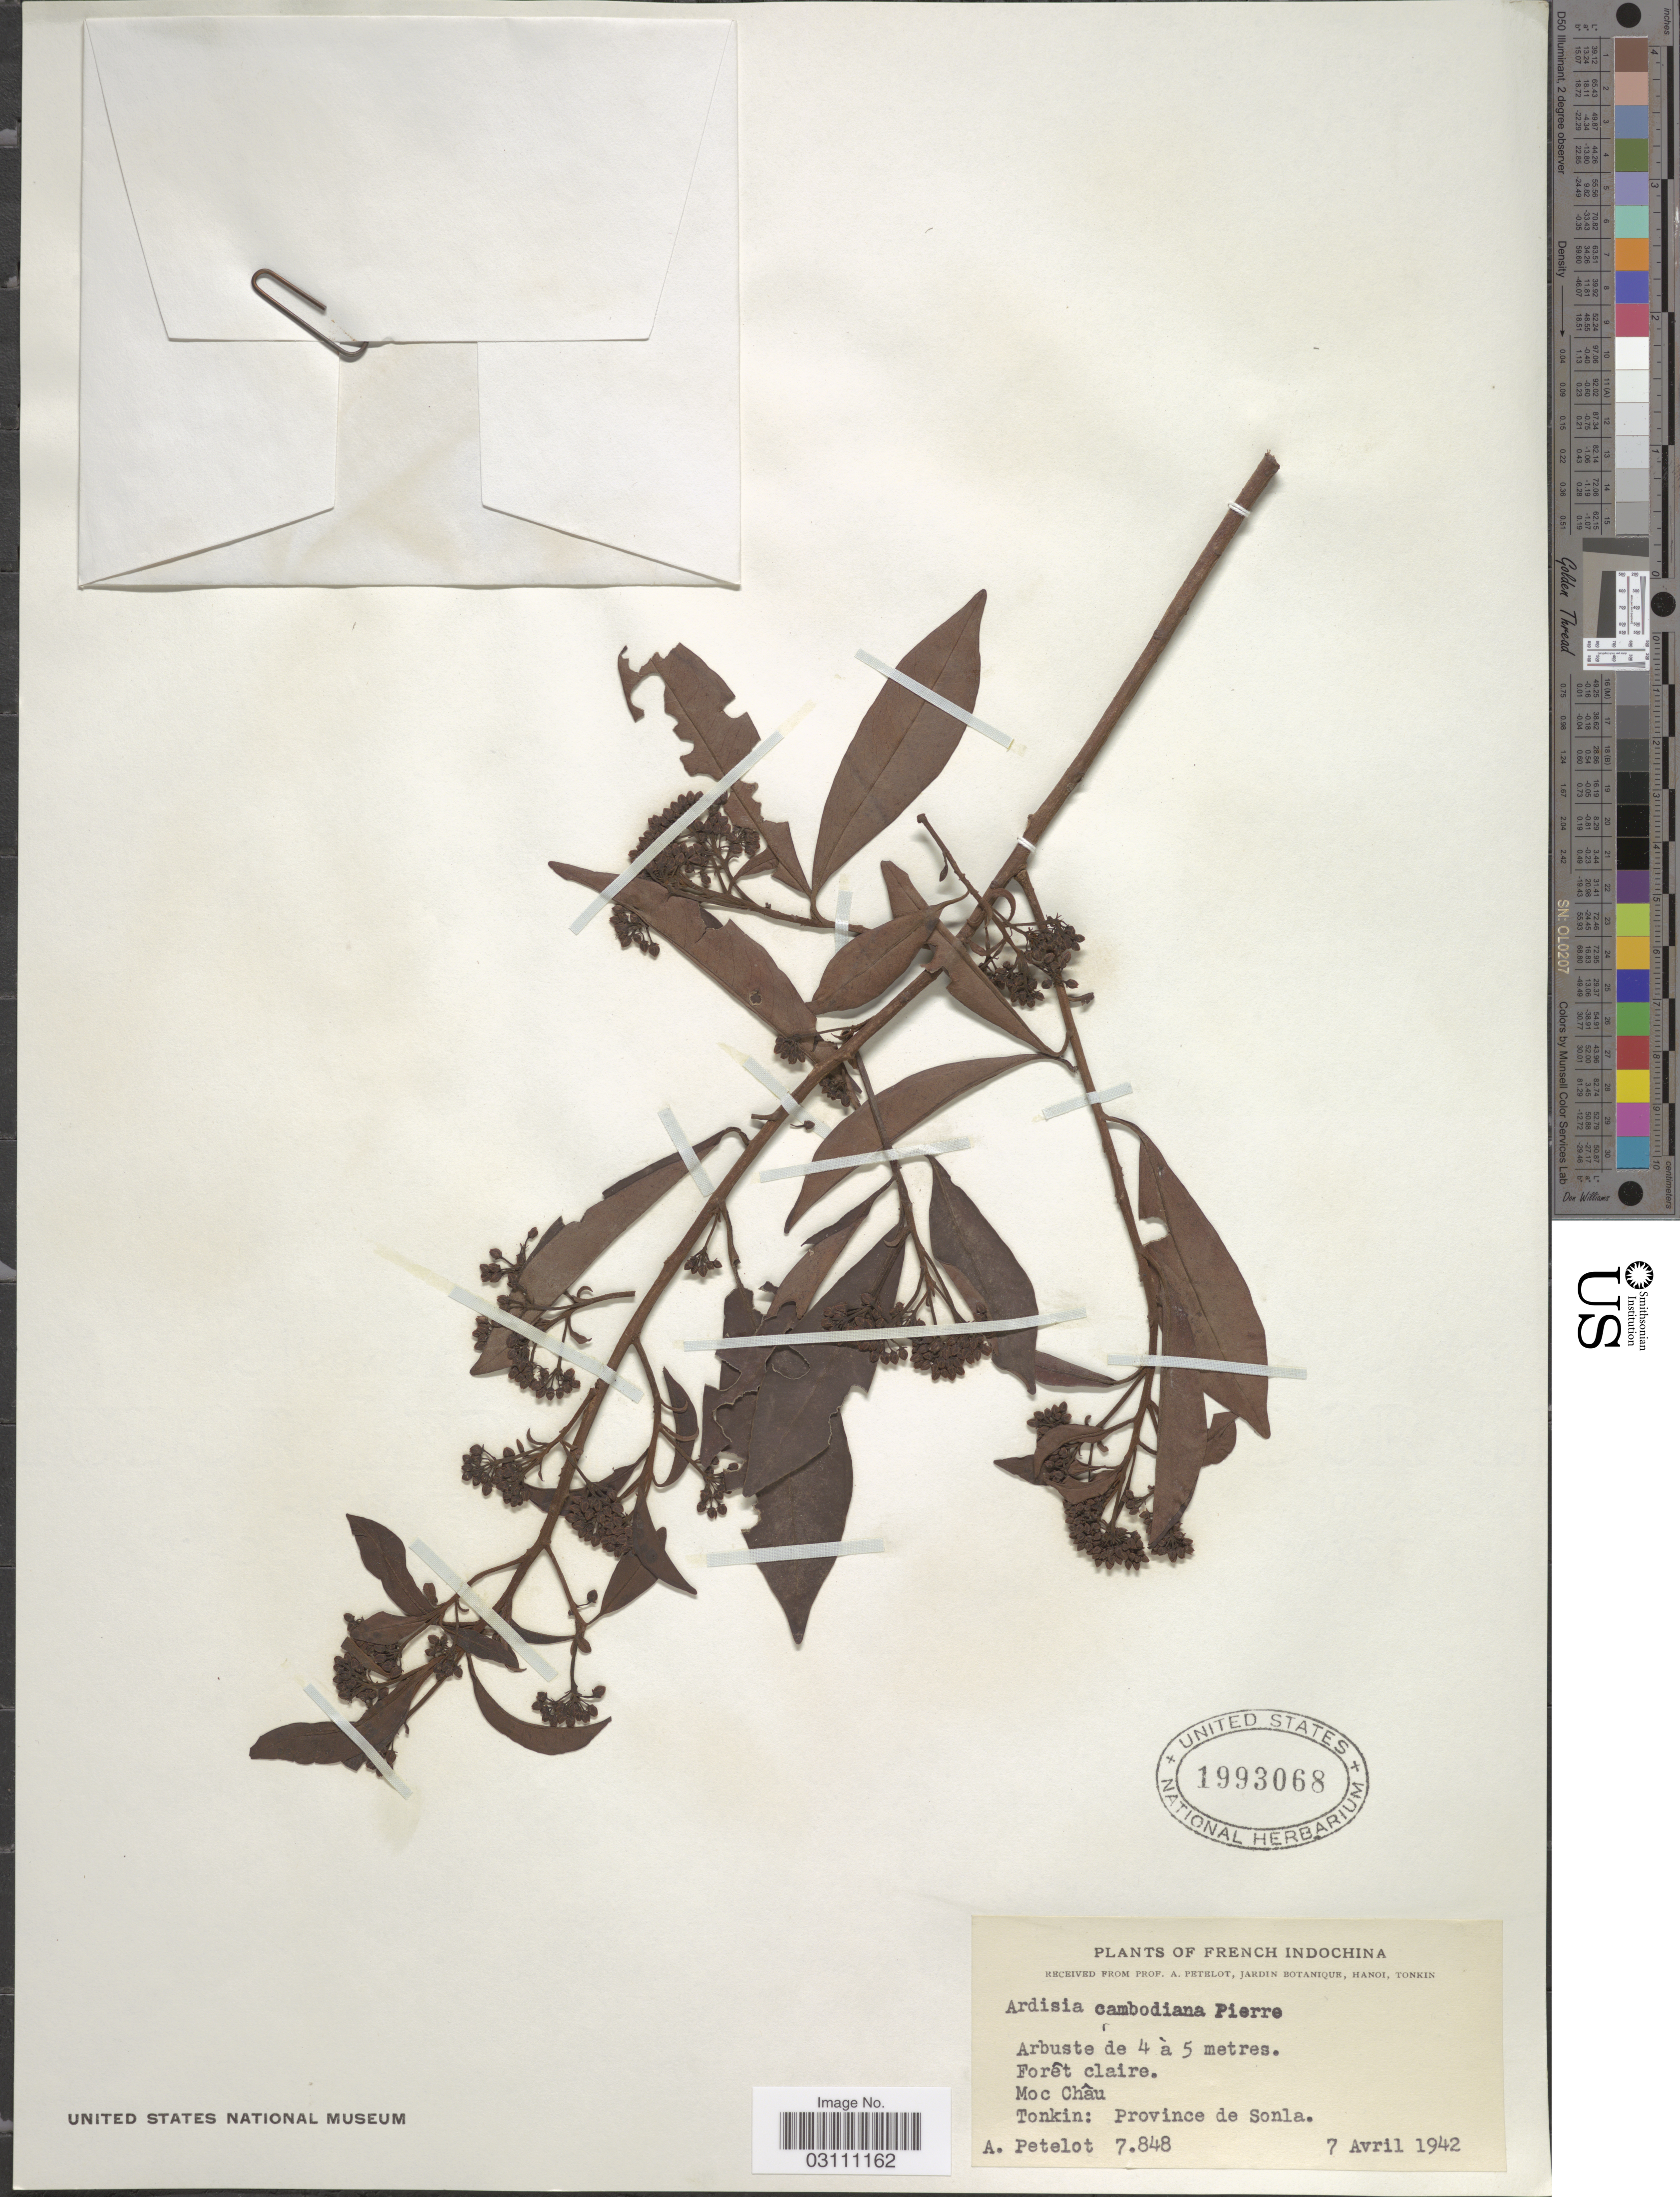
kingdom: Plantae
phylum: Tracheophyta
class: Magnoliopsida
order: Ericales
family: Primulaceae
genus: Ardisia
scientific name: Ardisia cambodiana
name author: Pierre ex Pit. in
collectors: A. Petelot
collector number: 7848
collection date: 1942-04-07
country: Vietnam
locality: French Indochina. Moc Châu. Tonkin: Province de Sonla.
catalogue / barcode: US 1993068